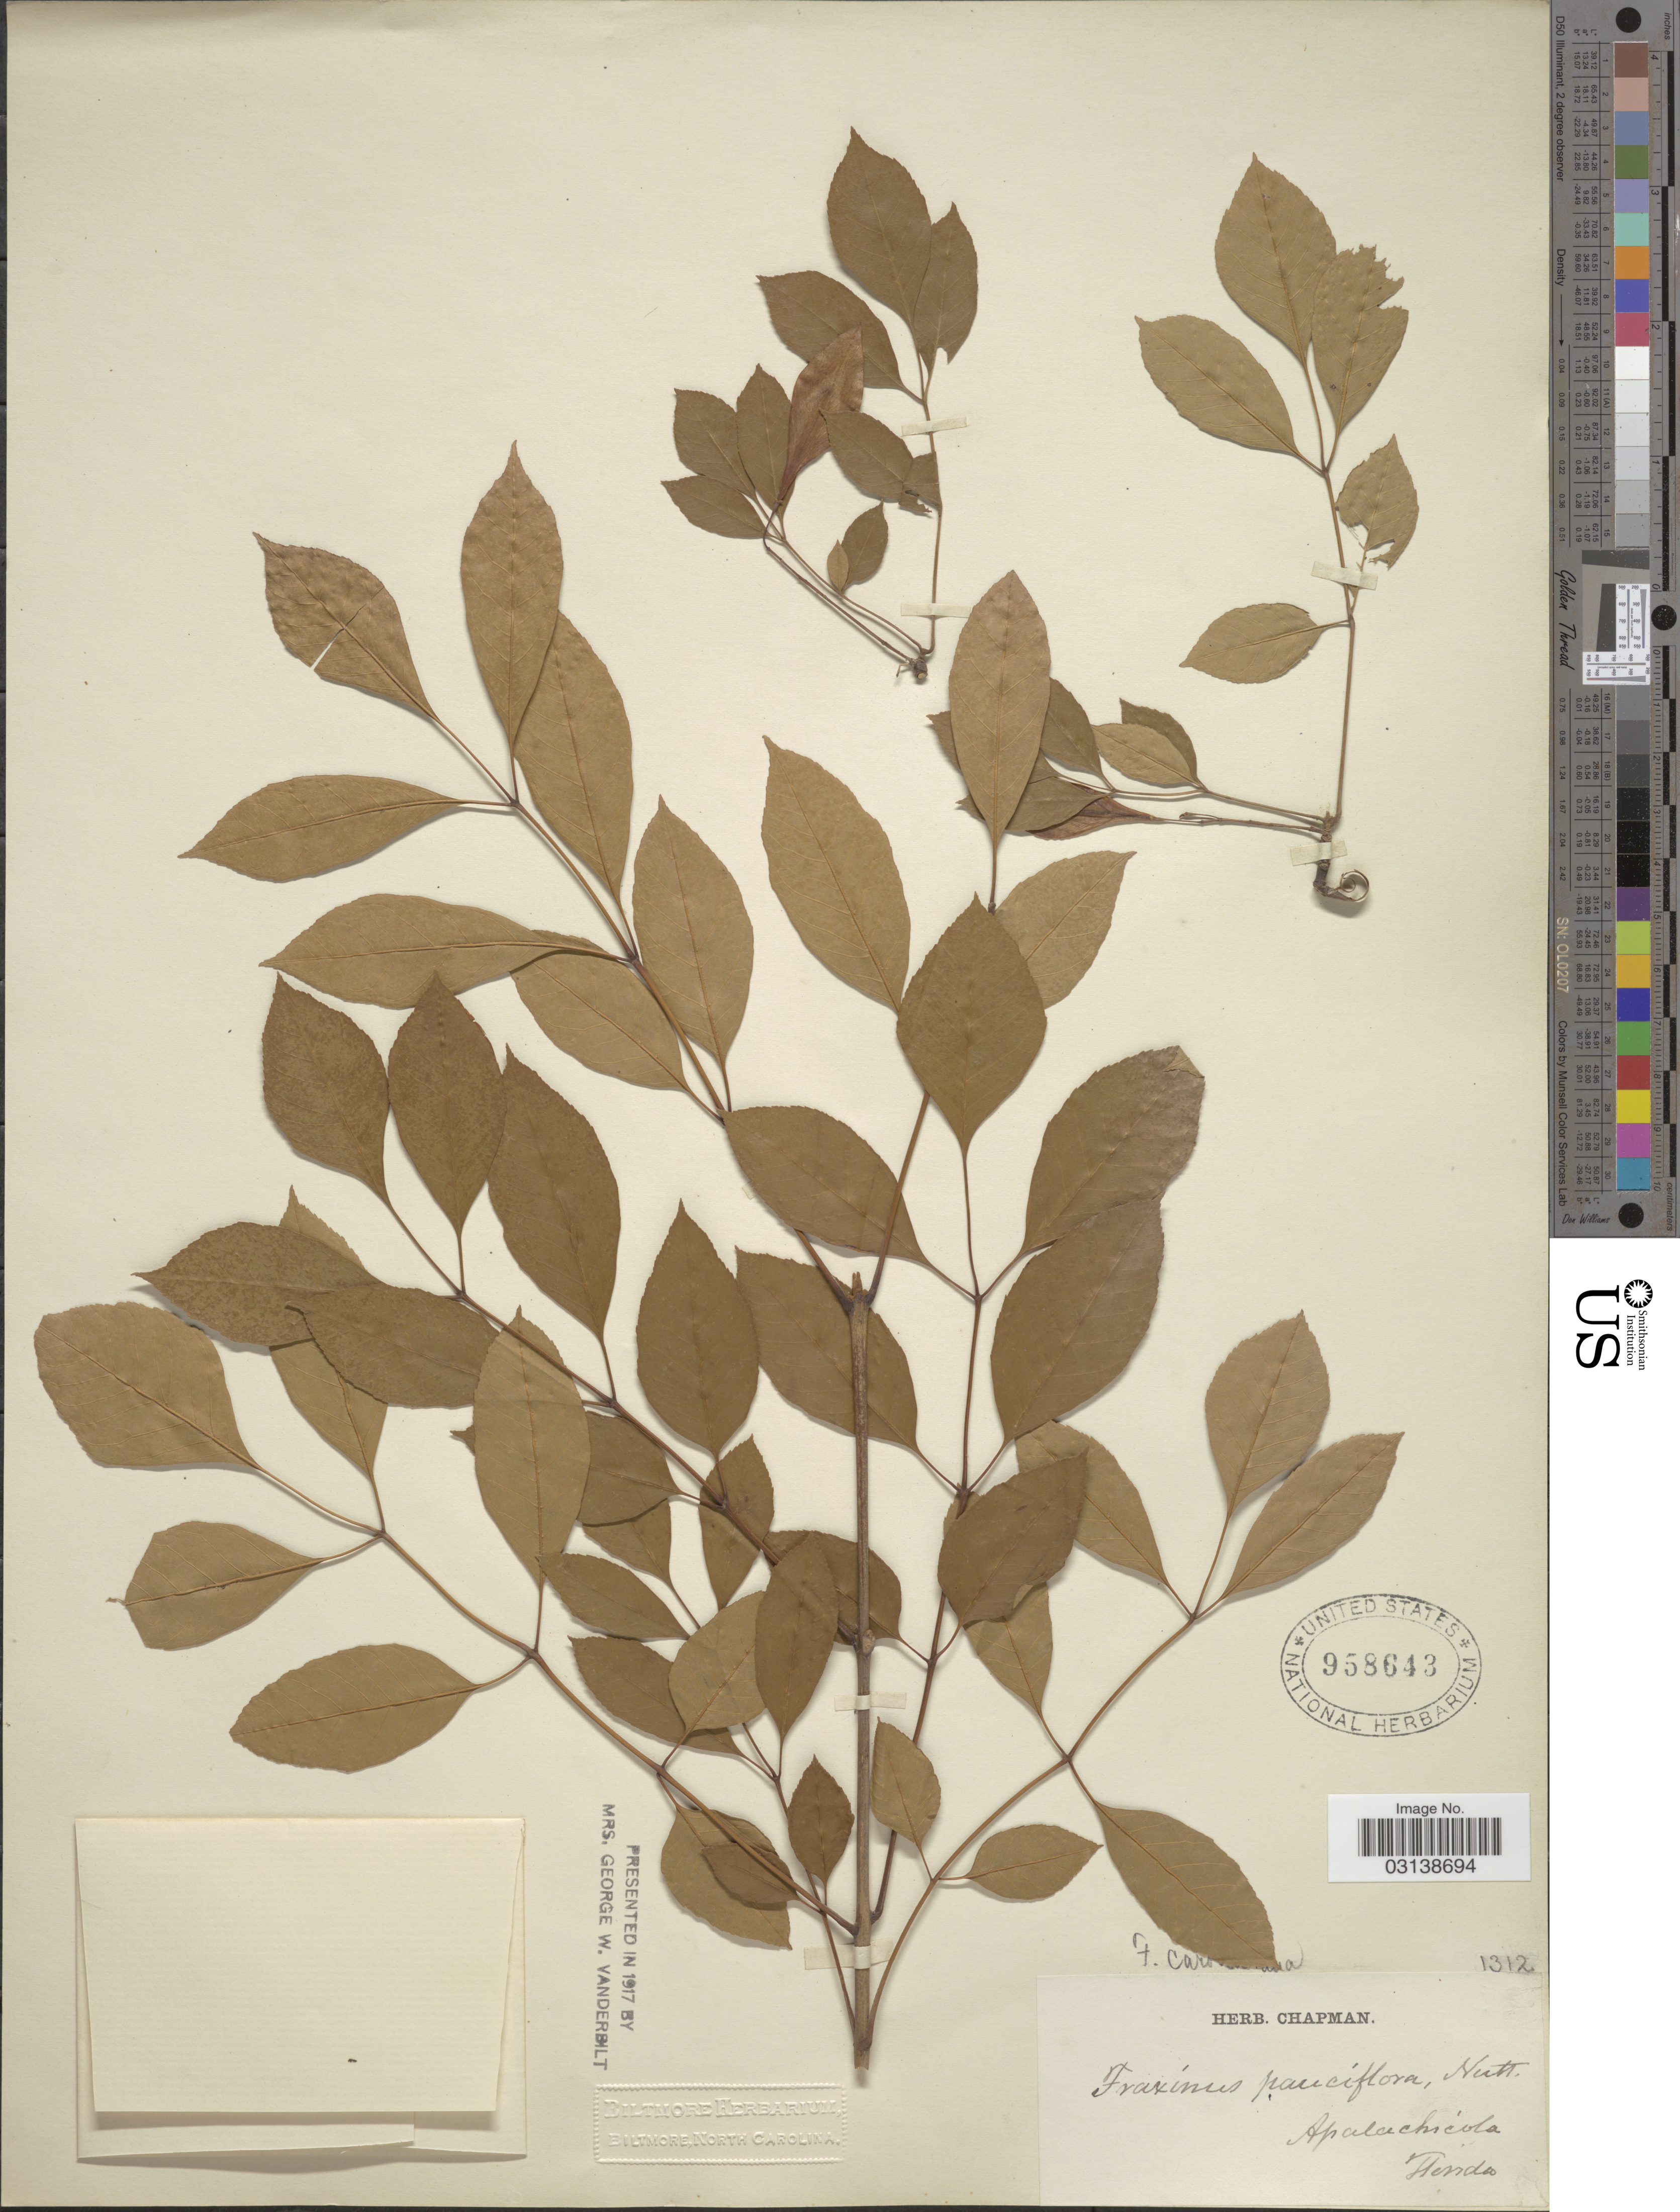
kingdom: Plantae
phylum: Tracheophyta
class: Magnoliopsida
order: Lamiales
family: Oleaceae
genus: Fraxinus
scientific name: Fraxinus caroliniana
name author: Mill.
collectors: ex herb. Chapman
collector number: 1312?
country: United States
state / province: Florida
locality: Apalachicola.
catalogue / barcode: US 958643